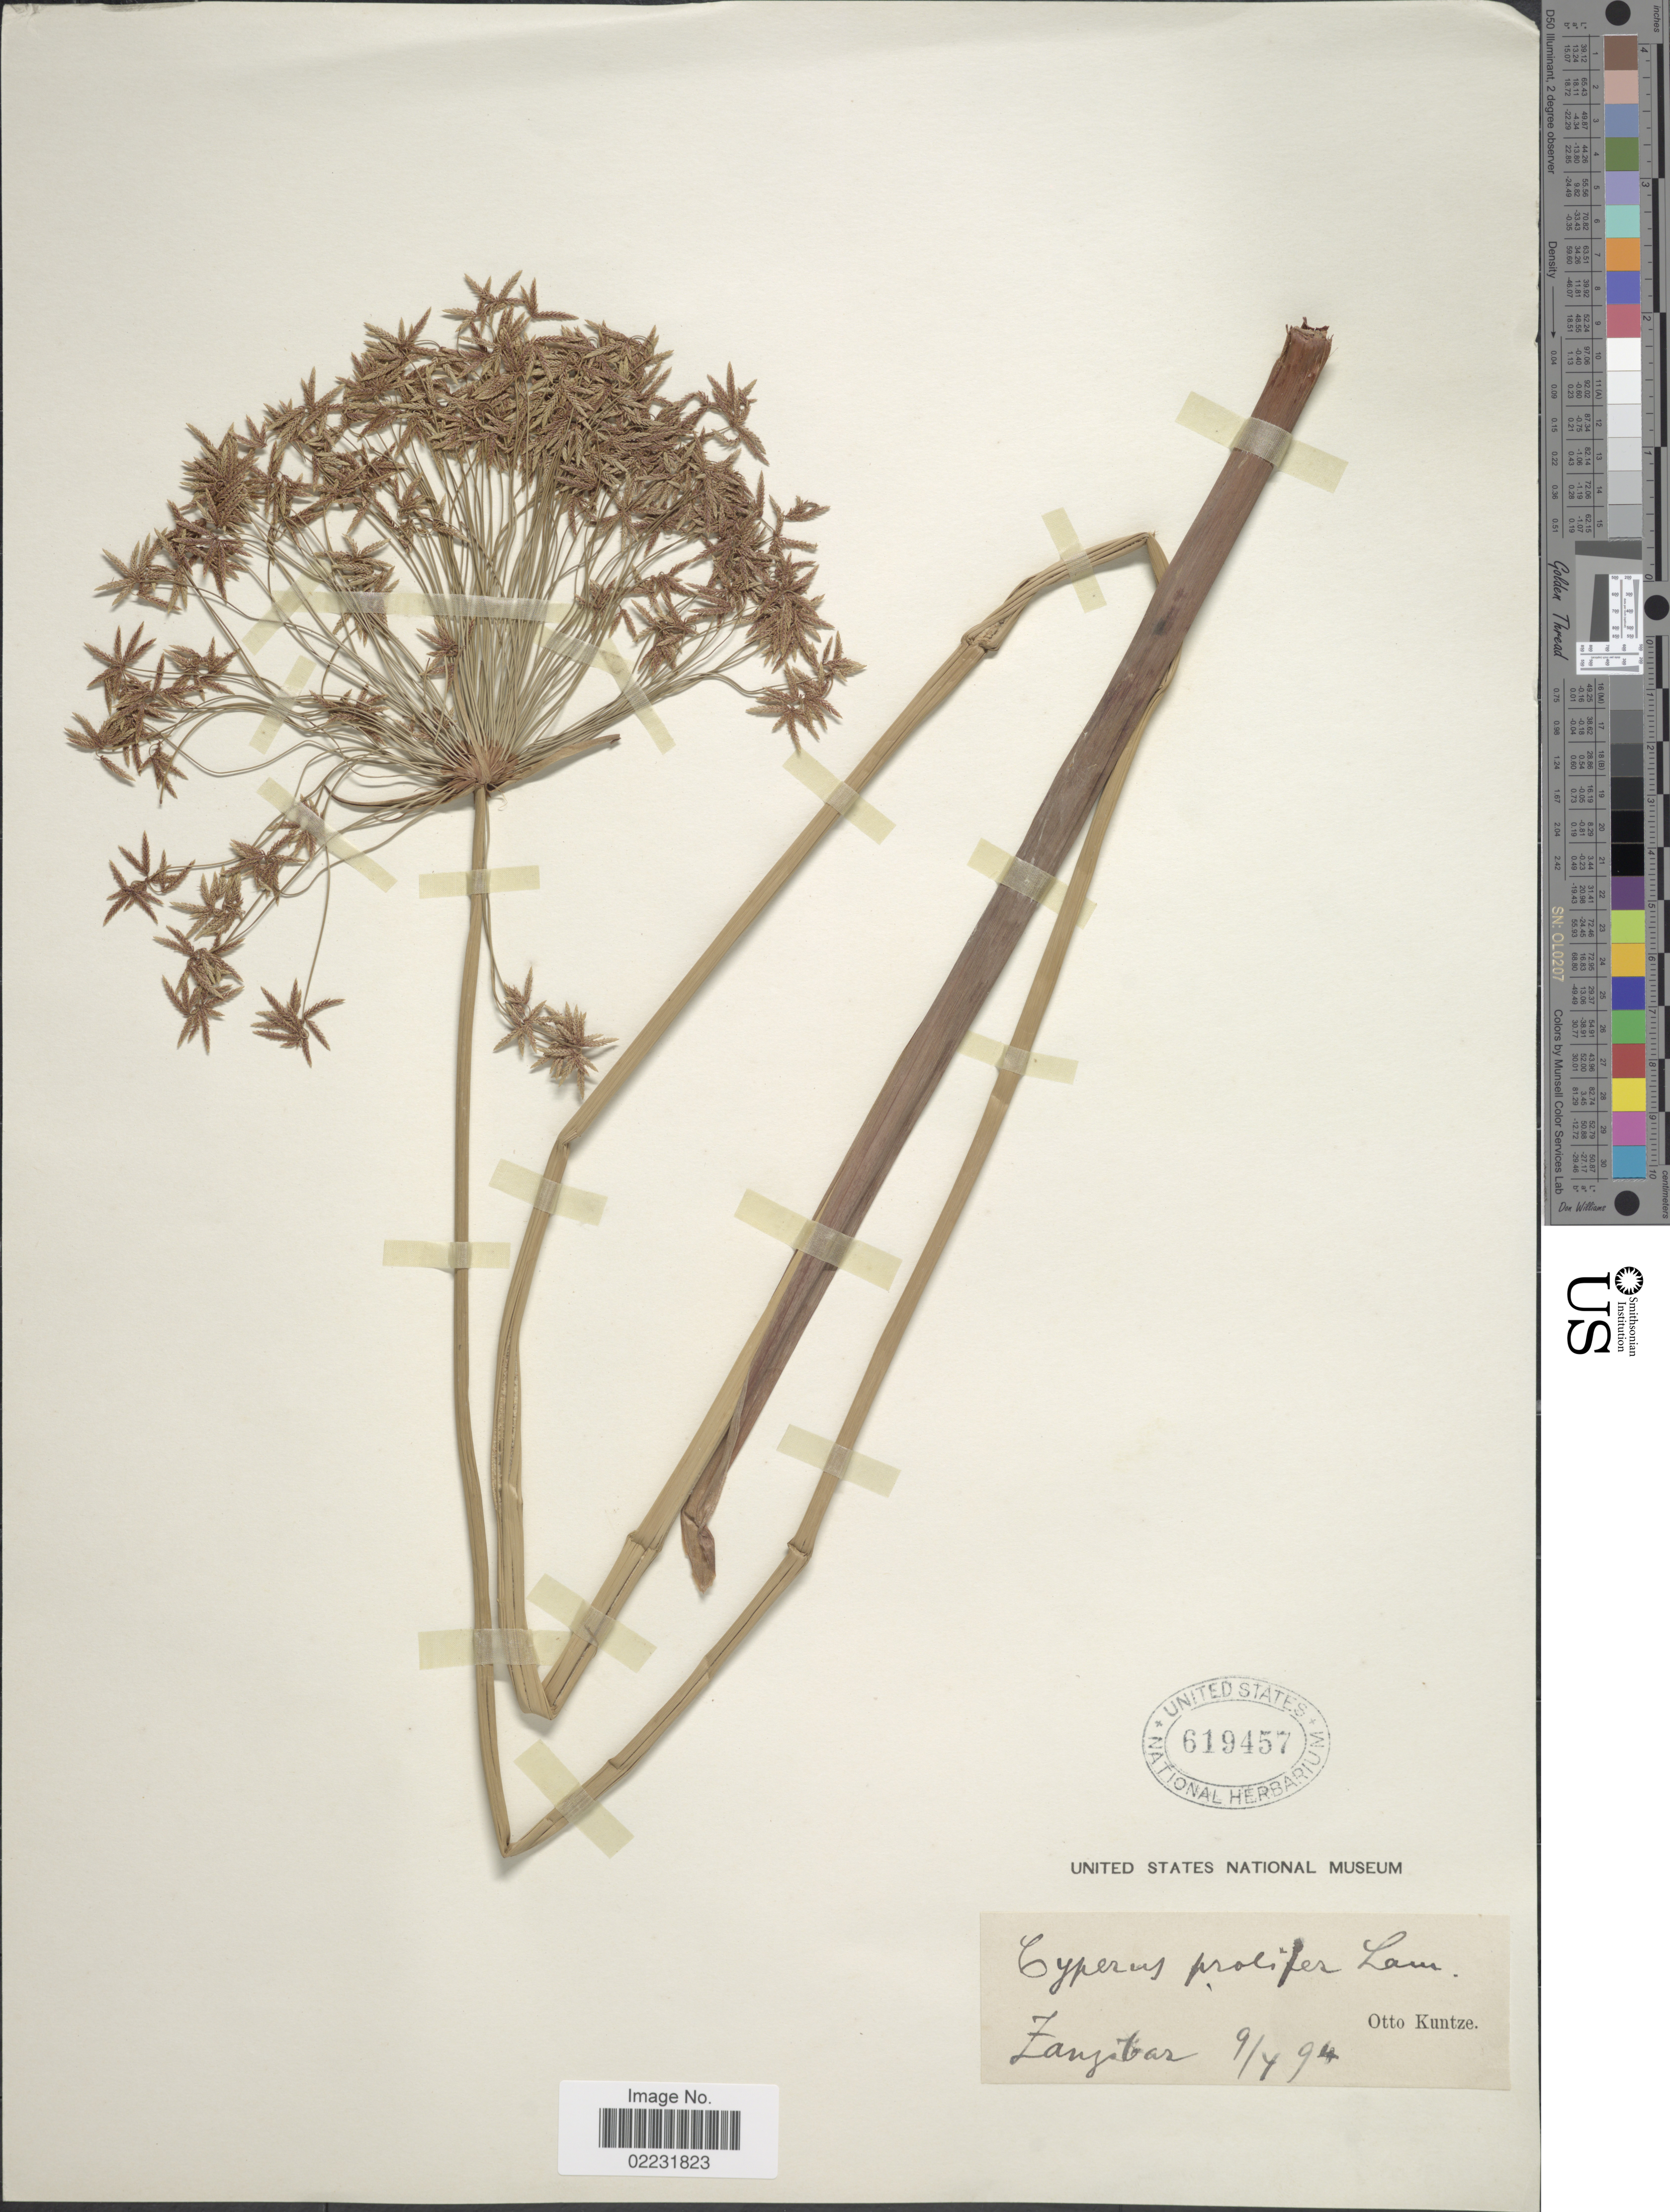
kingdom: Plantae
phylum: Tracheophyta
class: Liliopsida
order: Poales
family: Cyperaceae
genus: Cyperus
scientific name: Cyperus prolifer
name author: Lam.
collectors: C.E.O. Kuntze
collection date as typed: Transcribed d/m/y: 9/4/94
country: Tanzania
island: Zanzibar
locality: Zanzibar.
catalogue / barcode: US 619457